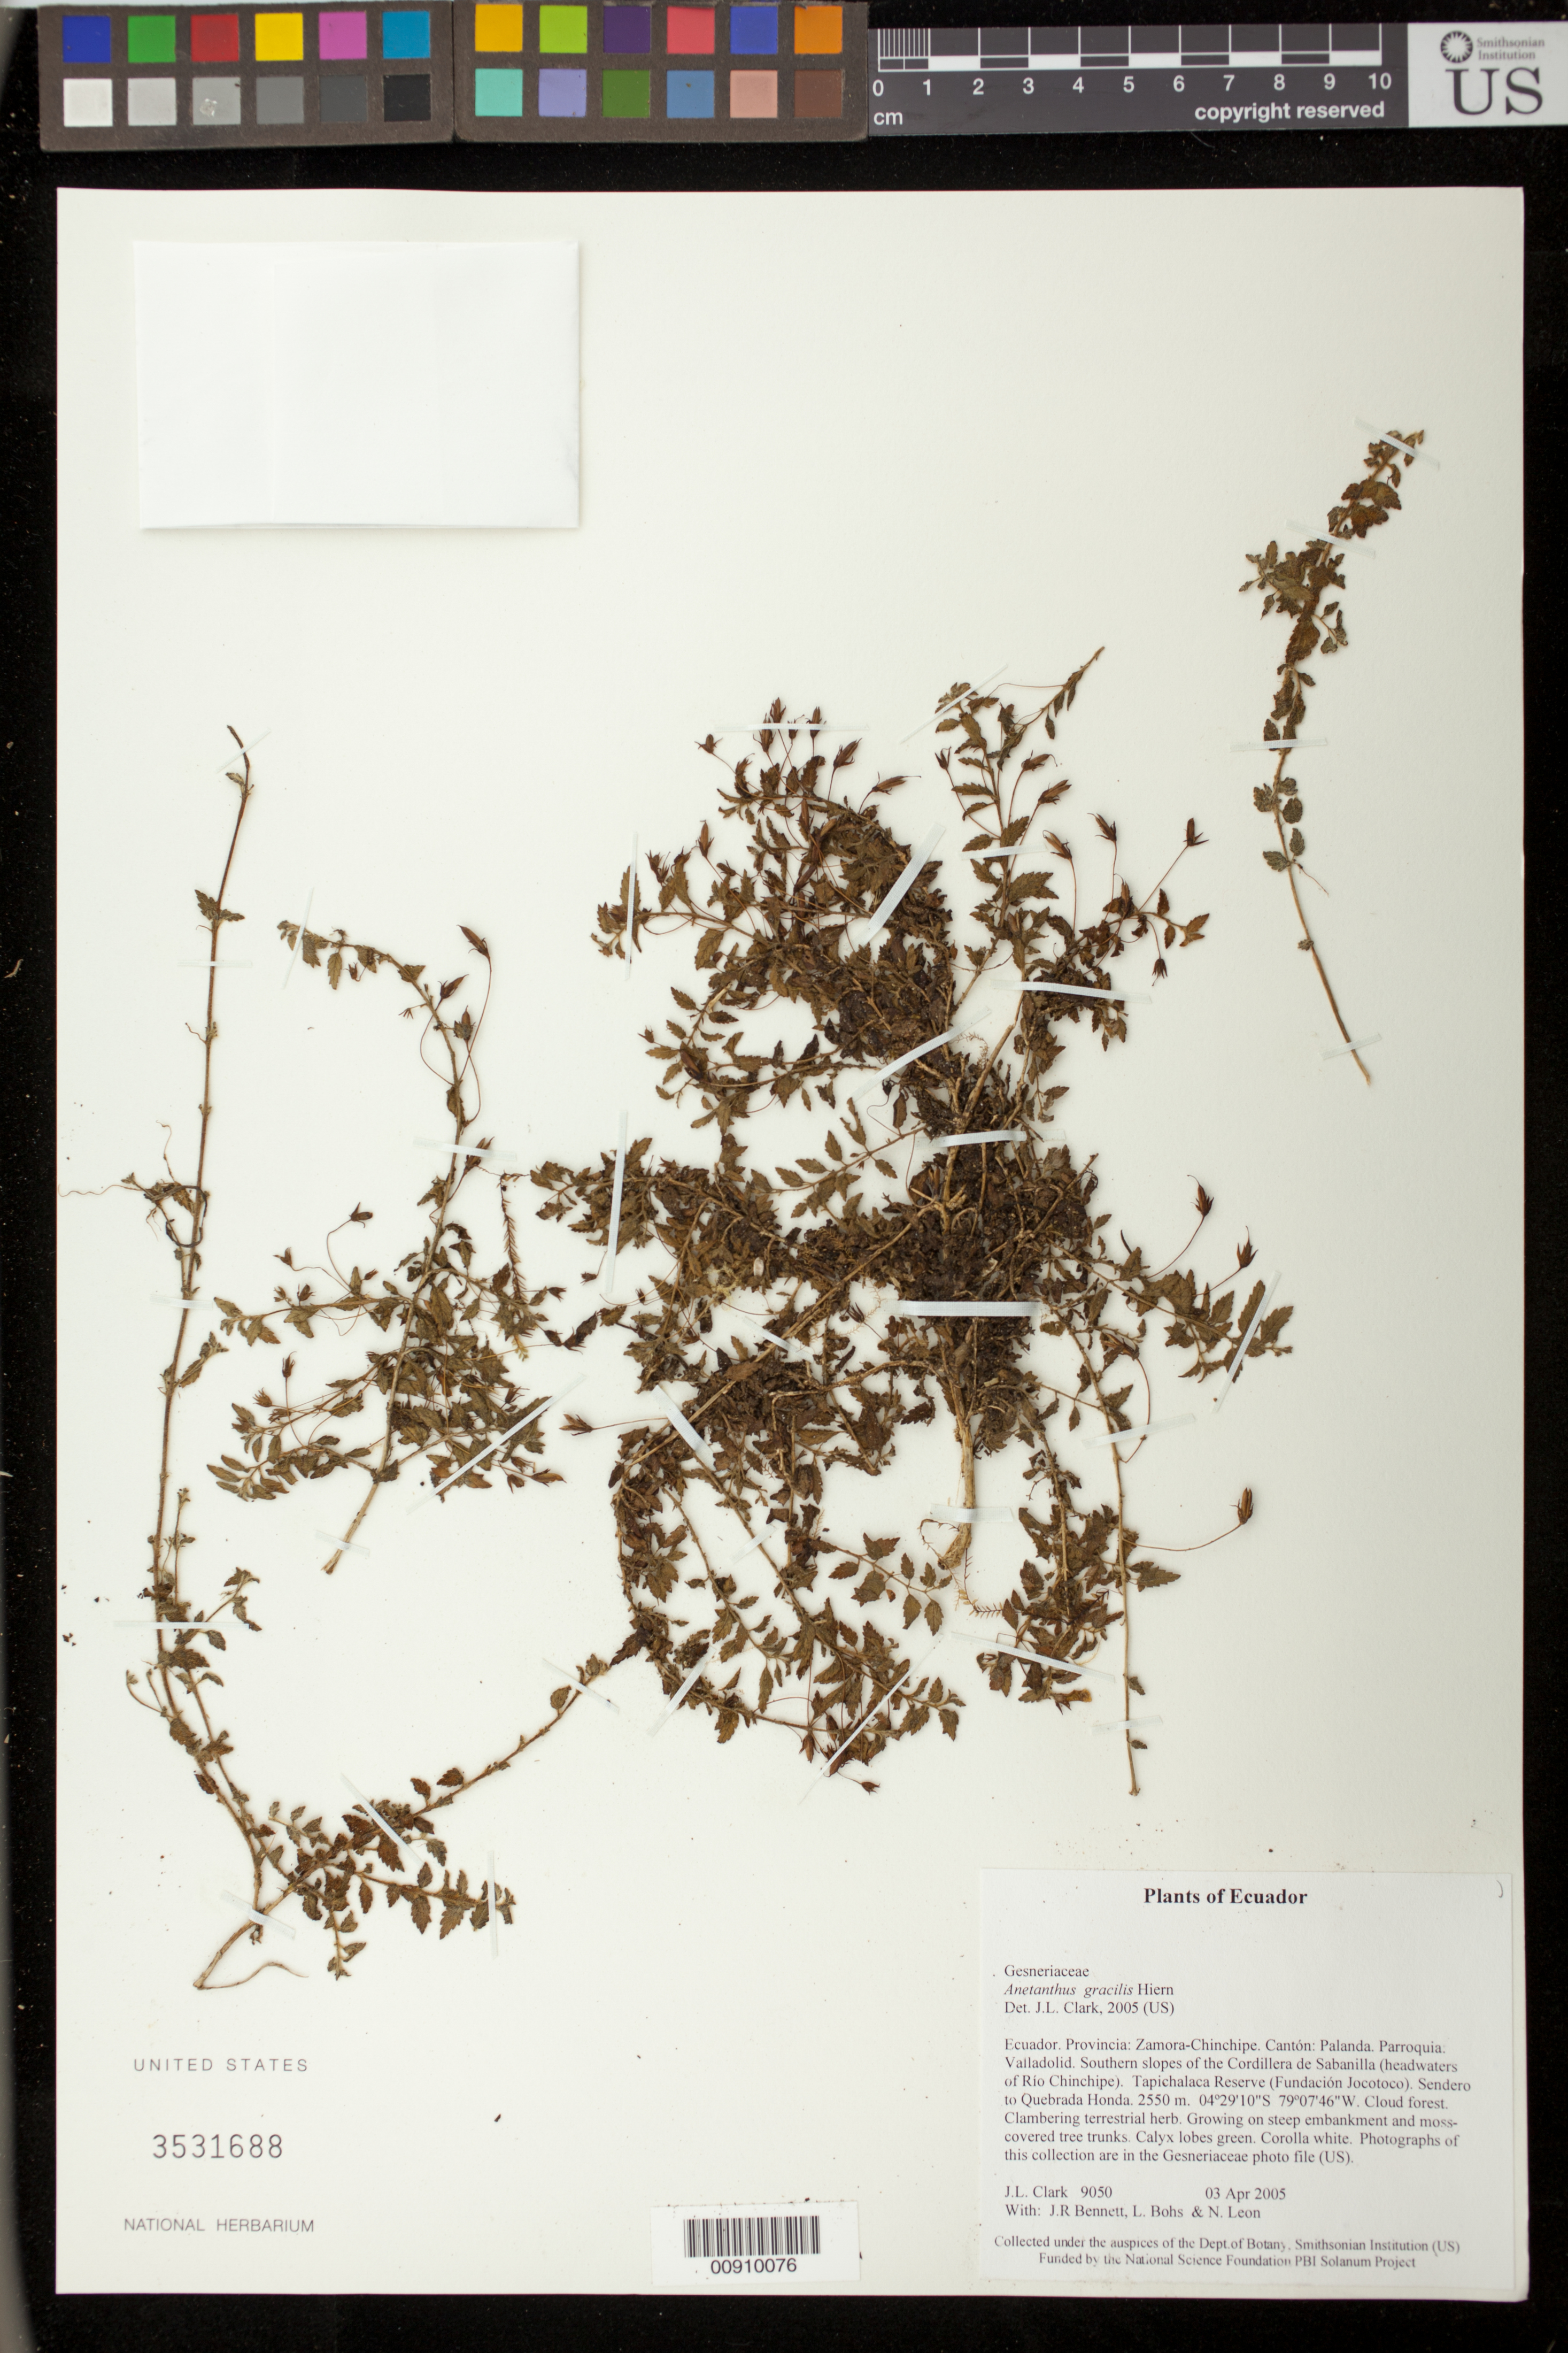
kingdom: Plantae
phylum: Tracheophyta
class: Magnoliopsida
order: Lamiales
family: Gesneriaceae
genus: Anetanthus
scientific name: Anetanthus zamorensis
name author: J.L. Clark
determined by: Skog, Laurence E.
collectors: J. L. Clark, J. R. Bennett, L. A. Bohs & N. Leon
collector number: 9050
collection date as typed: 03 Apr 2005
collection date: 2005-04-03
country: Ecuador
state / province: Zamora-Chinchipe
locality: Palanda. Parroquia: Valladolid. Southern slopes of the Cordillera de Sabanilla (headwaters of Río Chinchipe). Tapichalaca Reserve (Fundación Jocotoco). Sendero to Quebrada Honda.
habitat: Cloud forest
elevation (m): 2550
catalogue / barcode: US 3531688